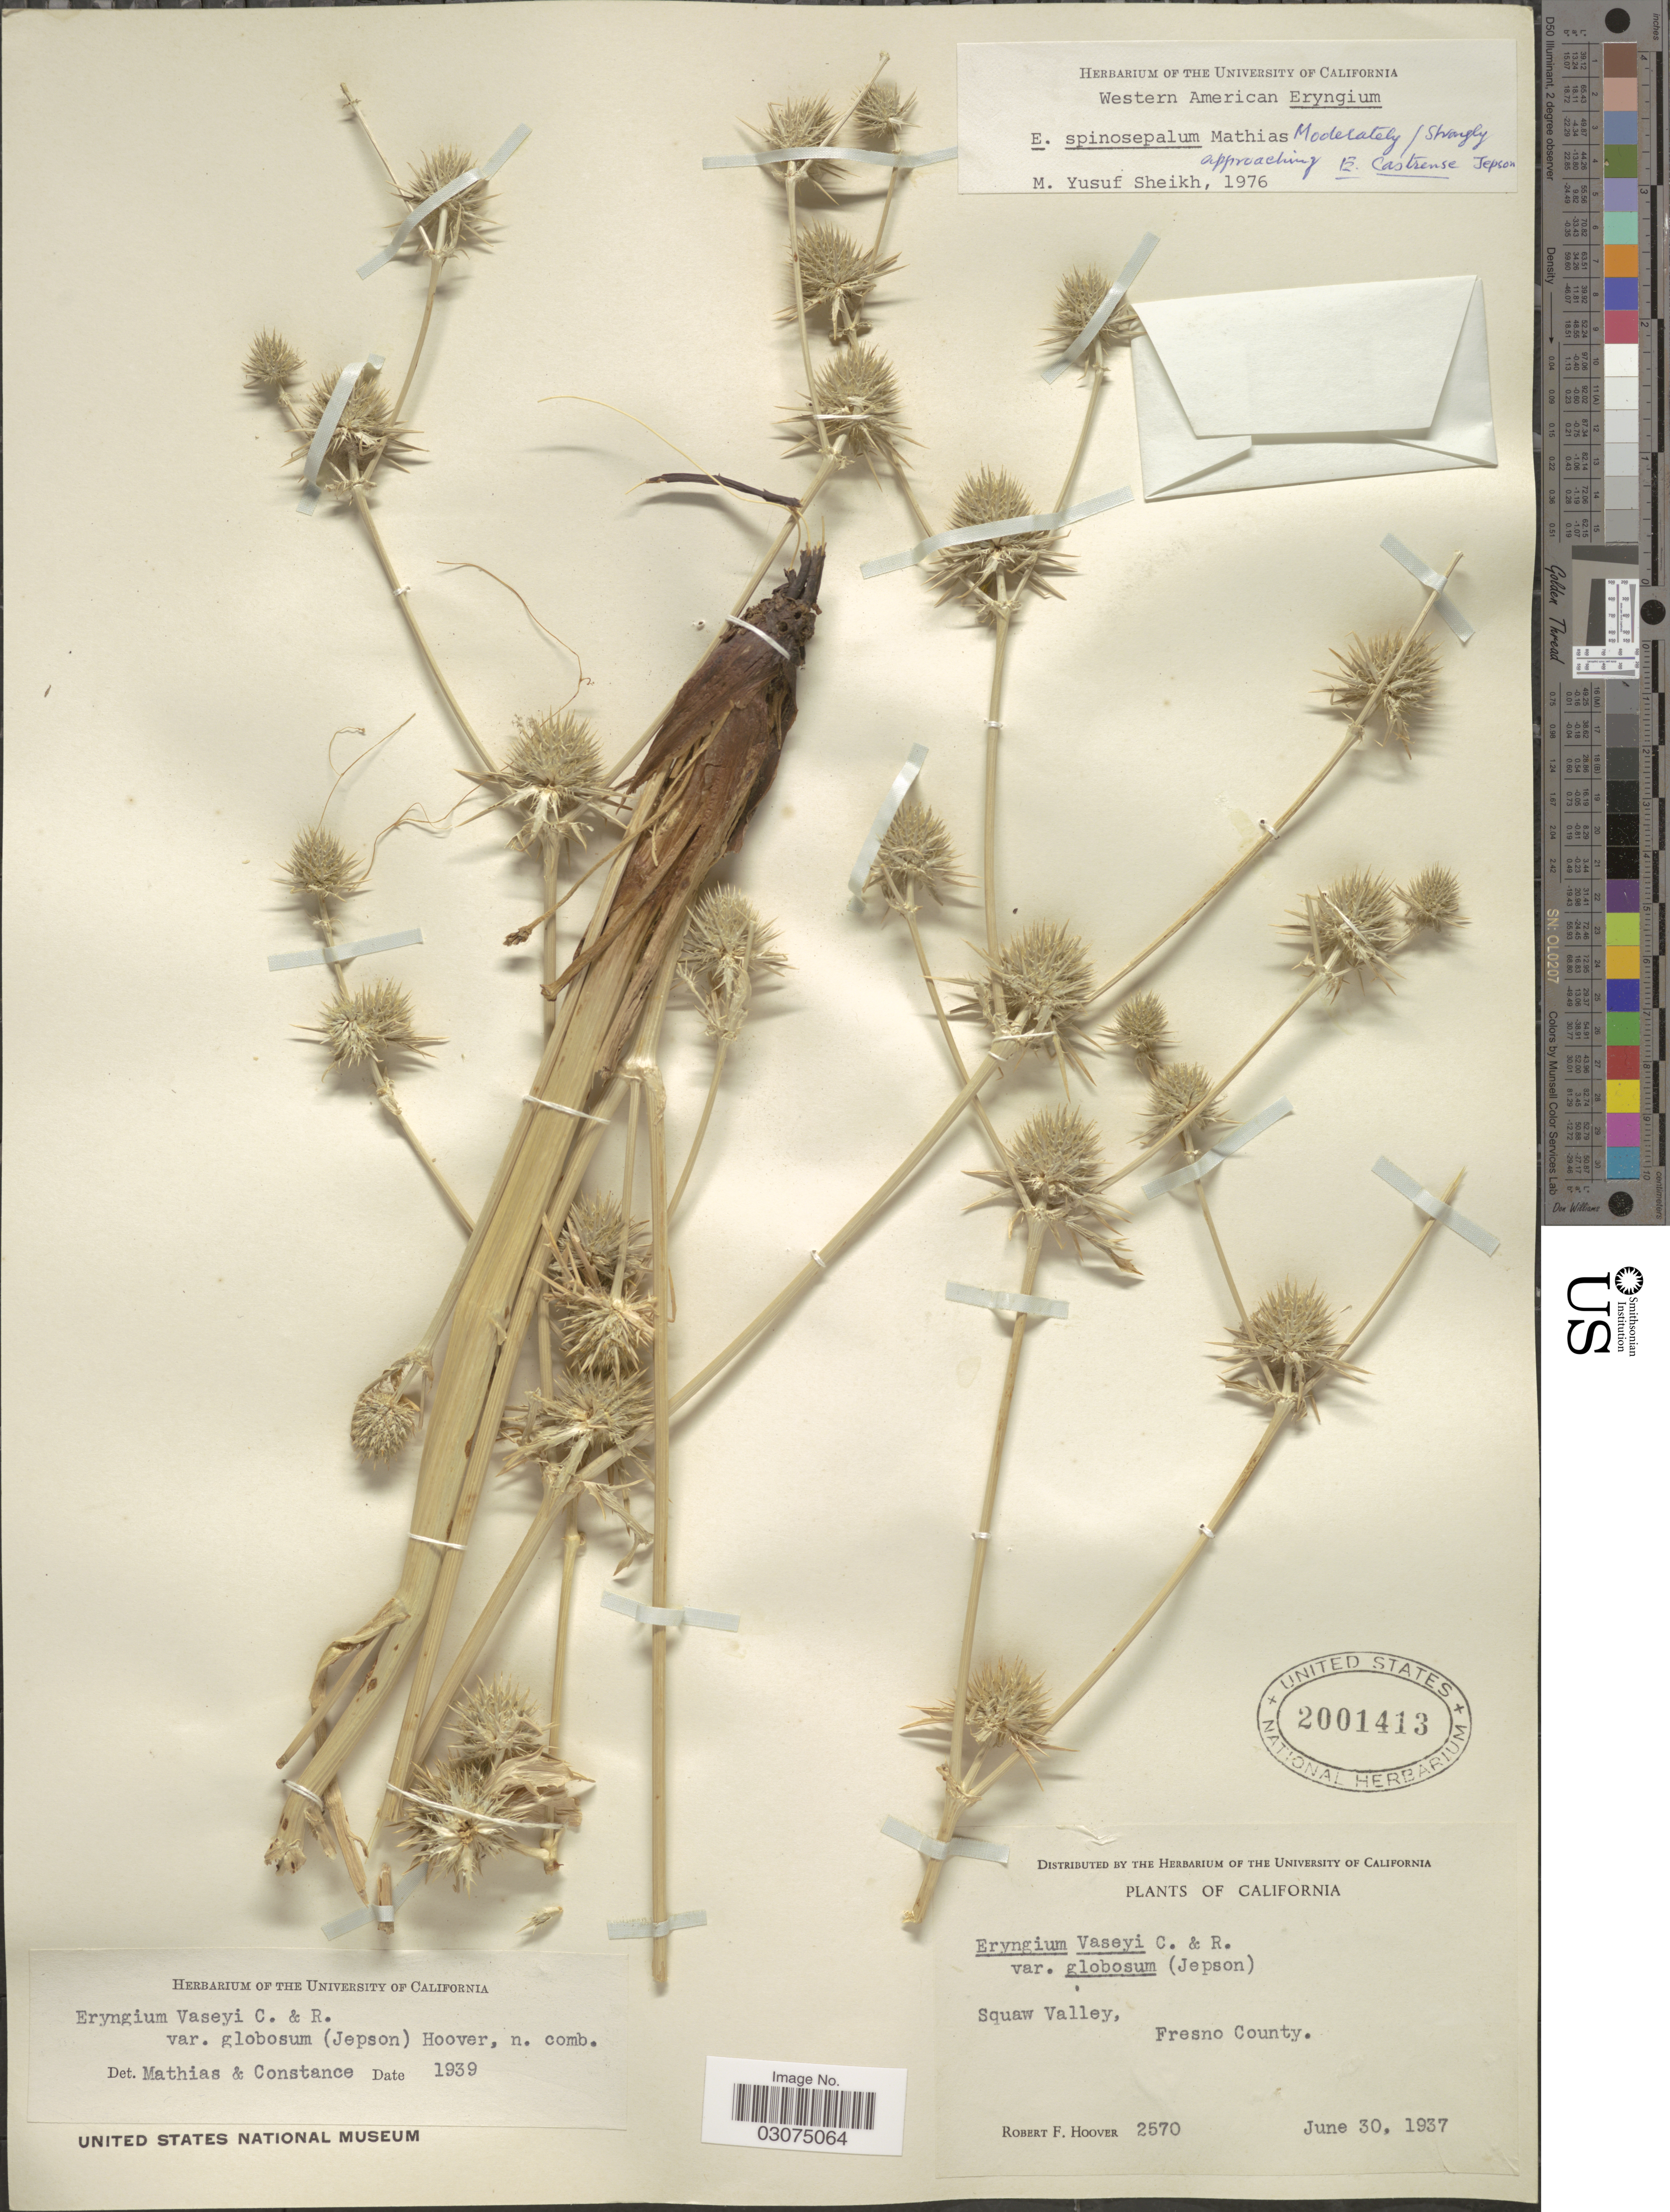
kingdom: Plantae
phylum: Tracheophyta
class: Magnoliopsida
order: Apiales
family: Apiaceae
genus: Eryngium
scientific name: Eryngium spinosepalum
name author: Mathias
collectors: R. F. Hoover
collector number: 2570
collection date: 1937-06-30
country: United States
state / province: California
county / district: Fresno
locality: Squaw Valley, Fresno County.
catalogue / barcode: US 2001413